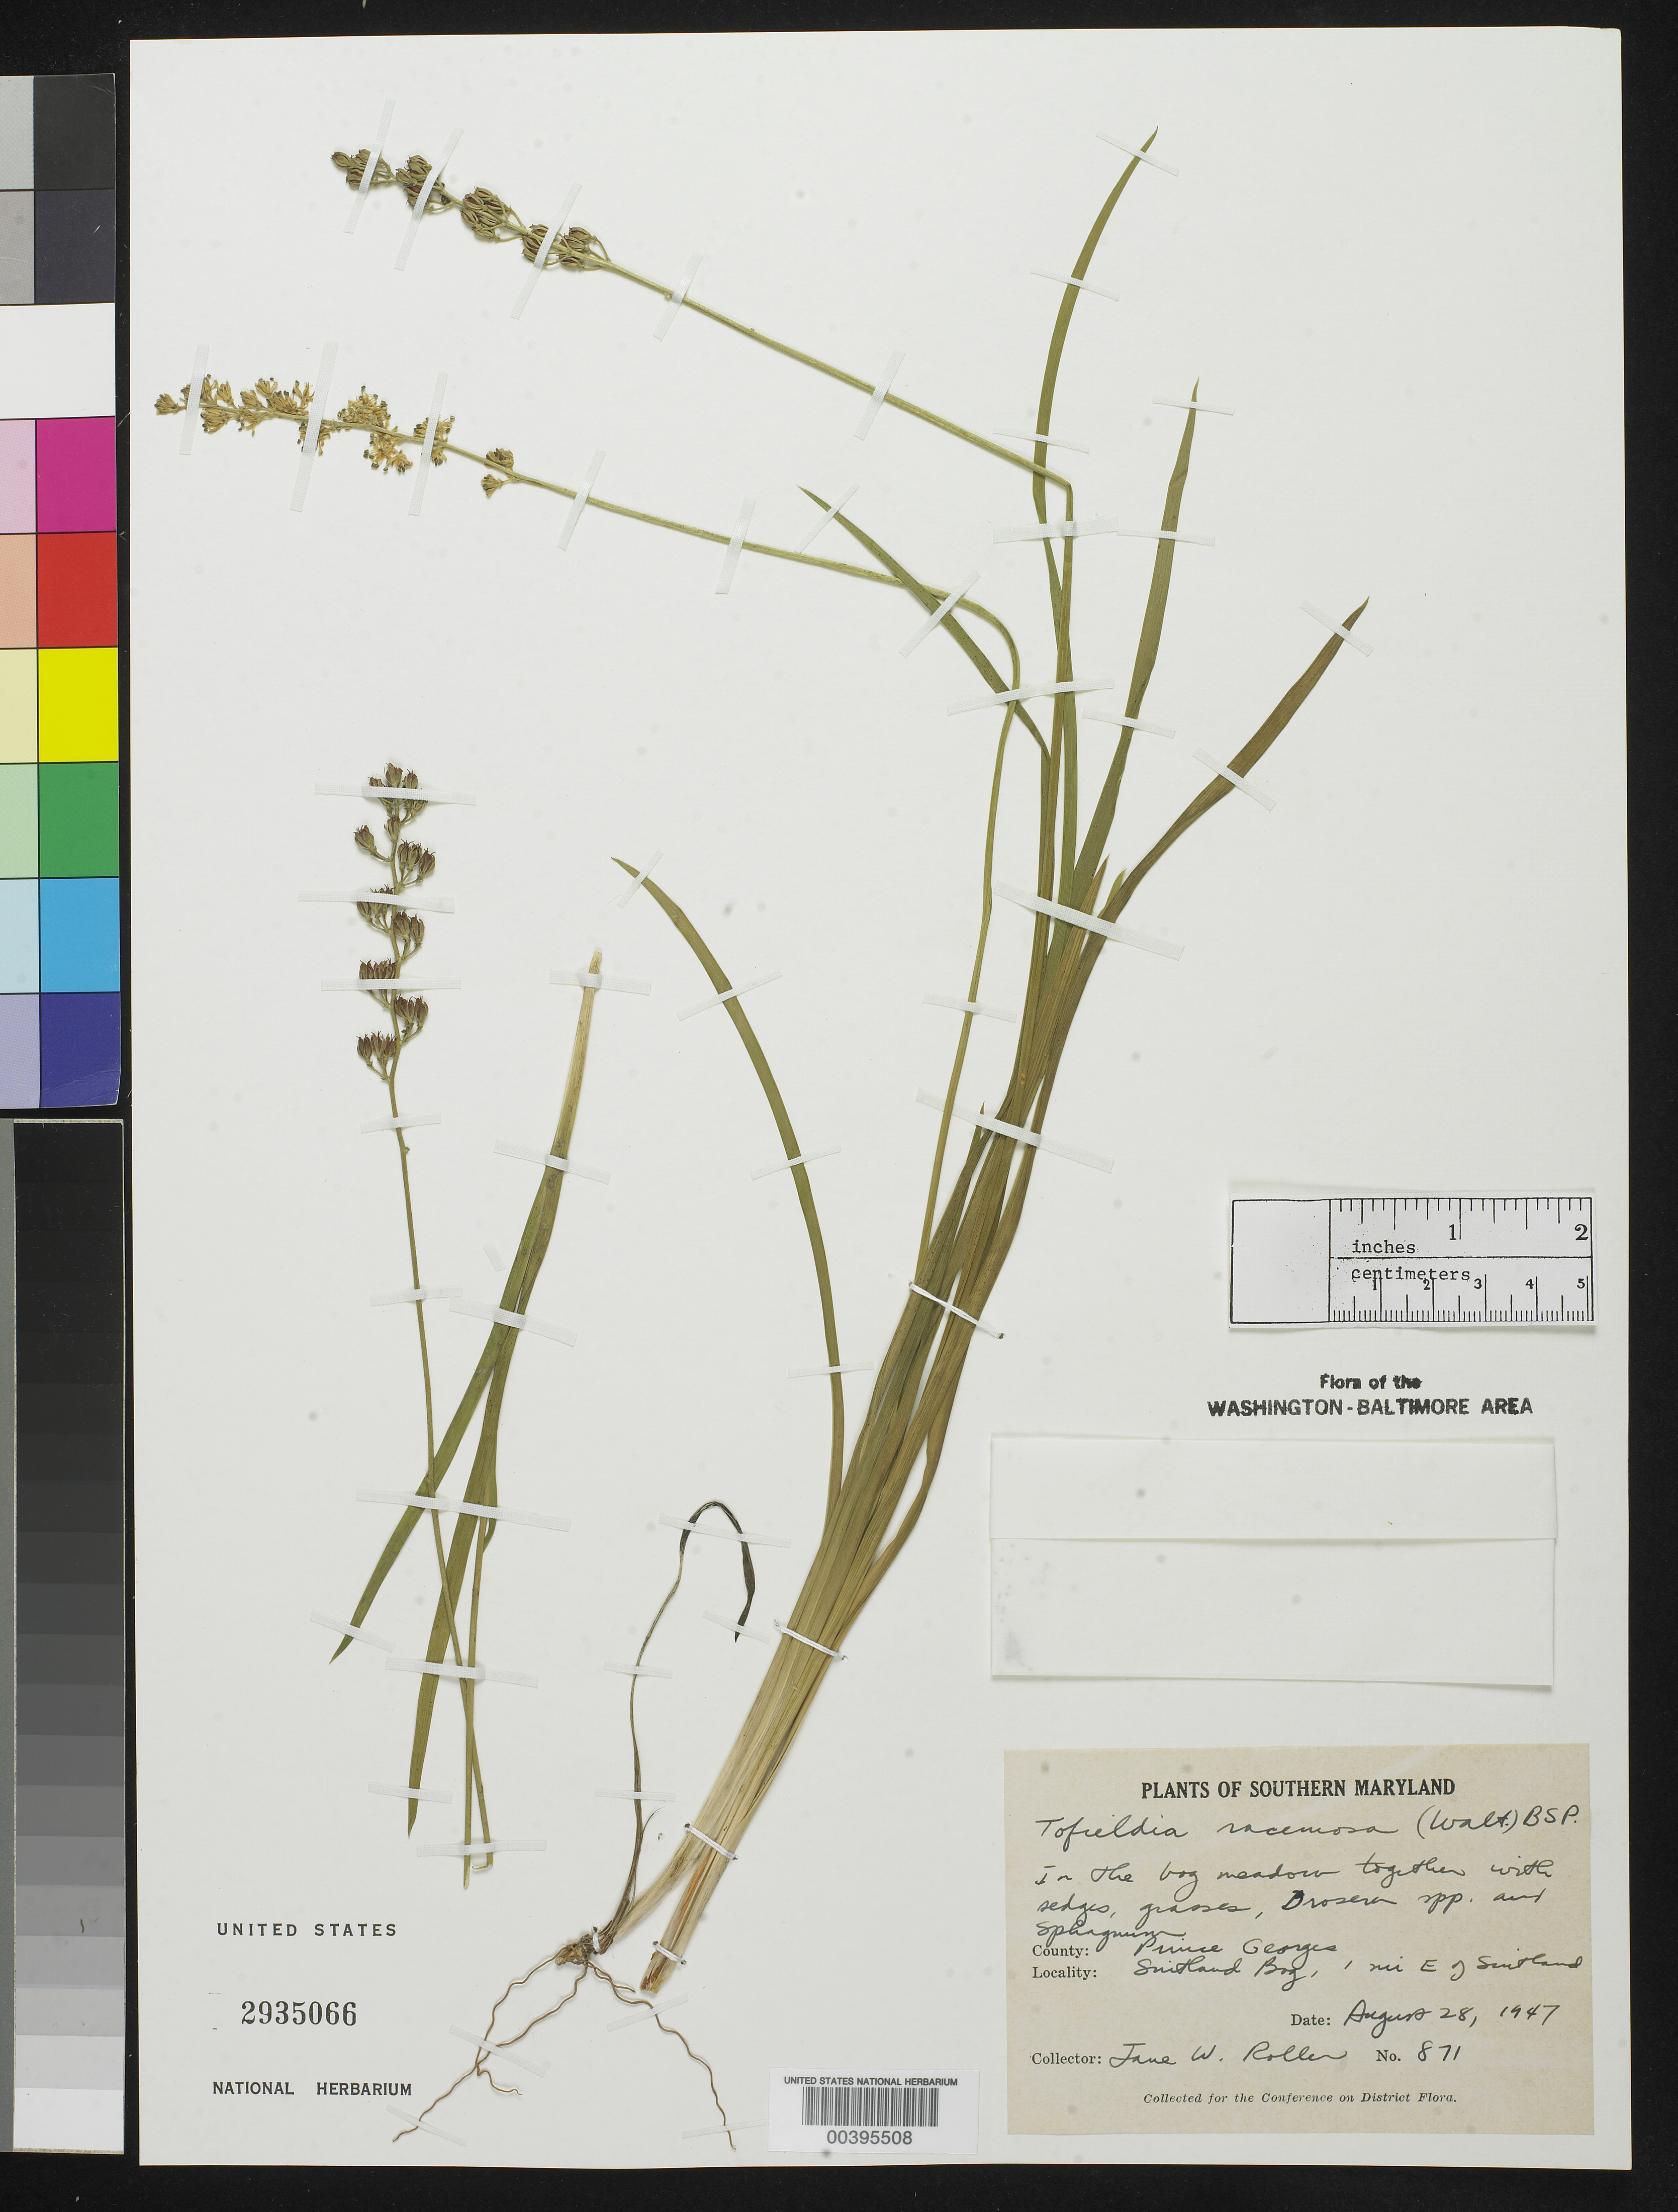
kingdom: Plantae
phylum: Tracheophyta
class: Liliopsida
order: Alismatales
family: Tofieldiaceae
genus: Triantha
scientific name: Triantha racemosa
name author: (Walter) Small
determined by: Strong, Mark T., (BOT), Smithsonian Institution - National Museum of Natural History (UNITED STATES)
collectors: J. W. Roller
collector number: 871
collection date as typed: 28 Aug 1947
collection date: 1947-08-28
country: United States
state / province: Maryland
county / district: Prince George's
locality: Suitland Bog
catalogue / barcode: US 2935066